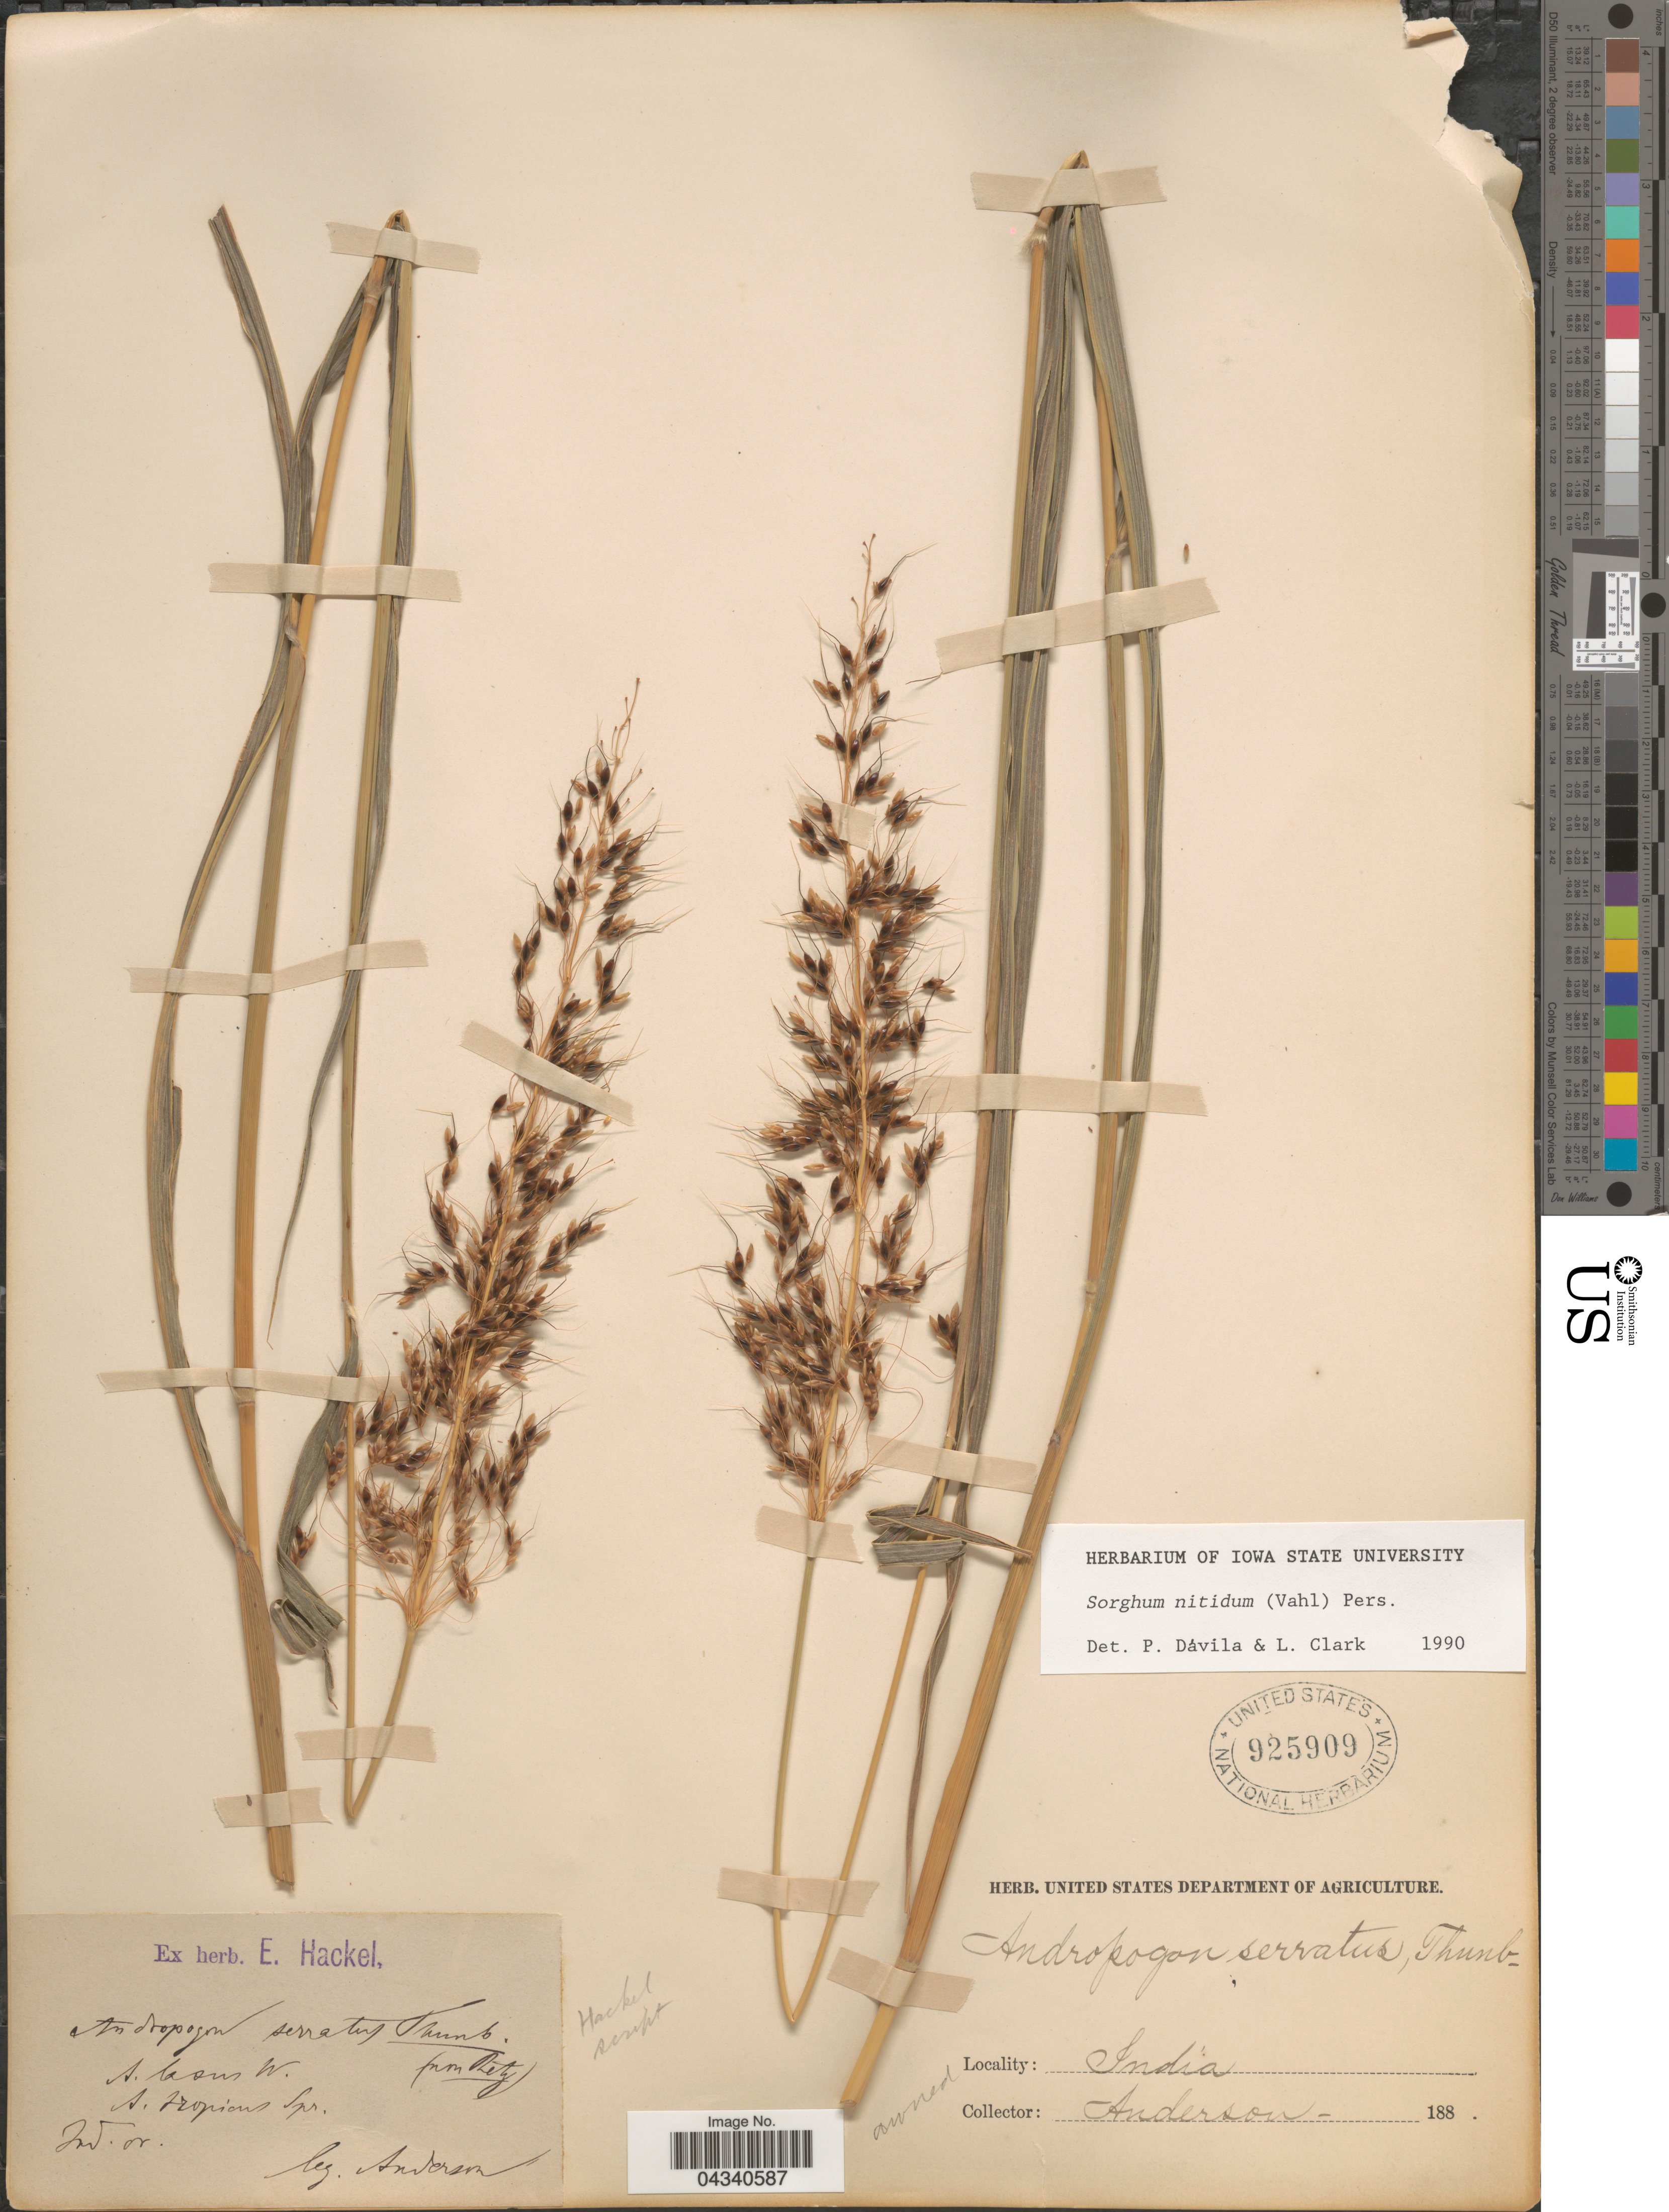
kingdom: Plantae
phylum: Tracheophyta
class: Liliopsida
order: Poales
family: Poaceae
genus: Sorghum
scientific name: Sorghum nitidum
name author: (Vahl) Pers.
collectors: -- Anderson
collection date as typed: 188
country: India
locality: Ind. or.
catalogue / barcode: US 925909